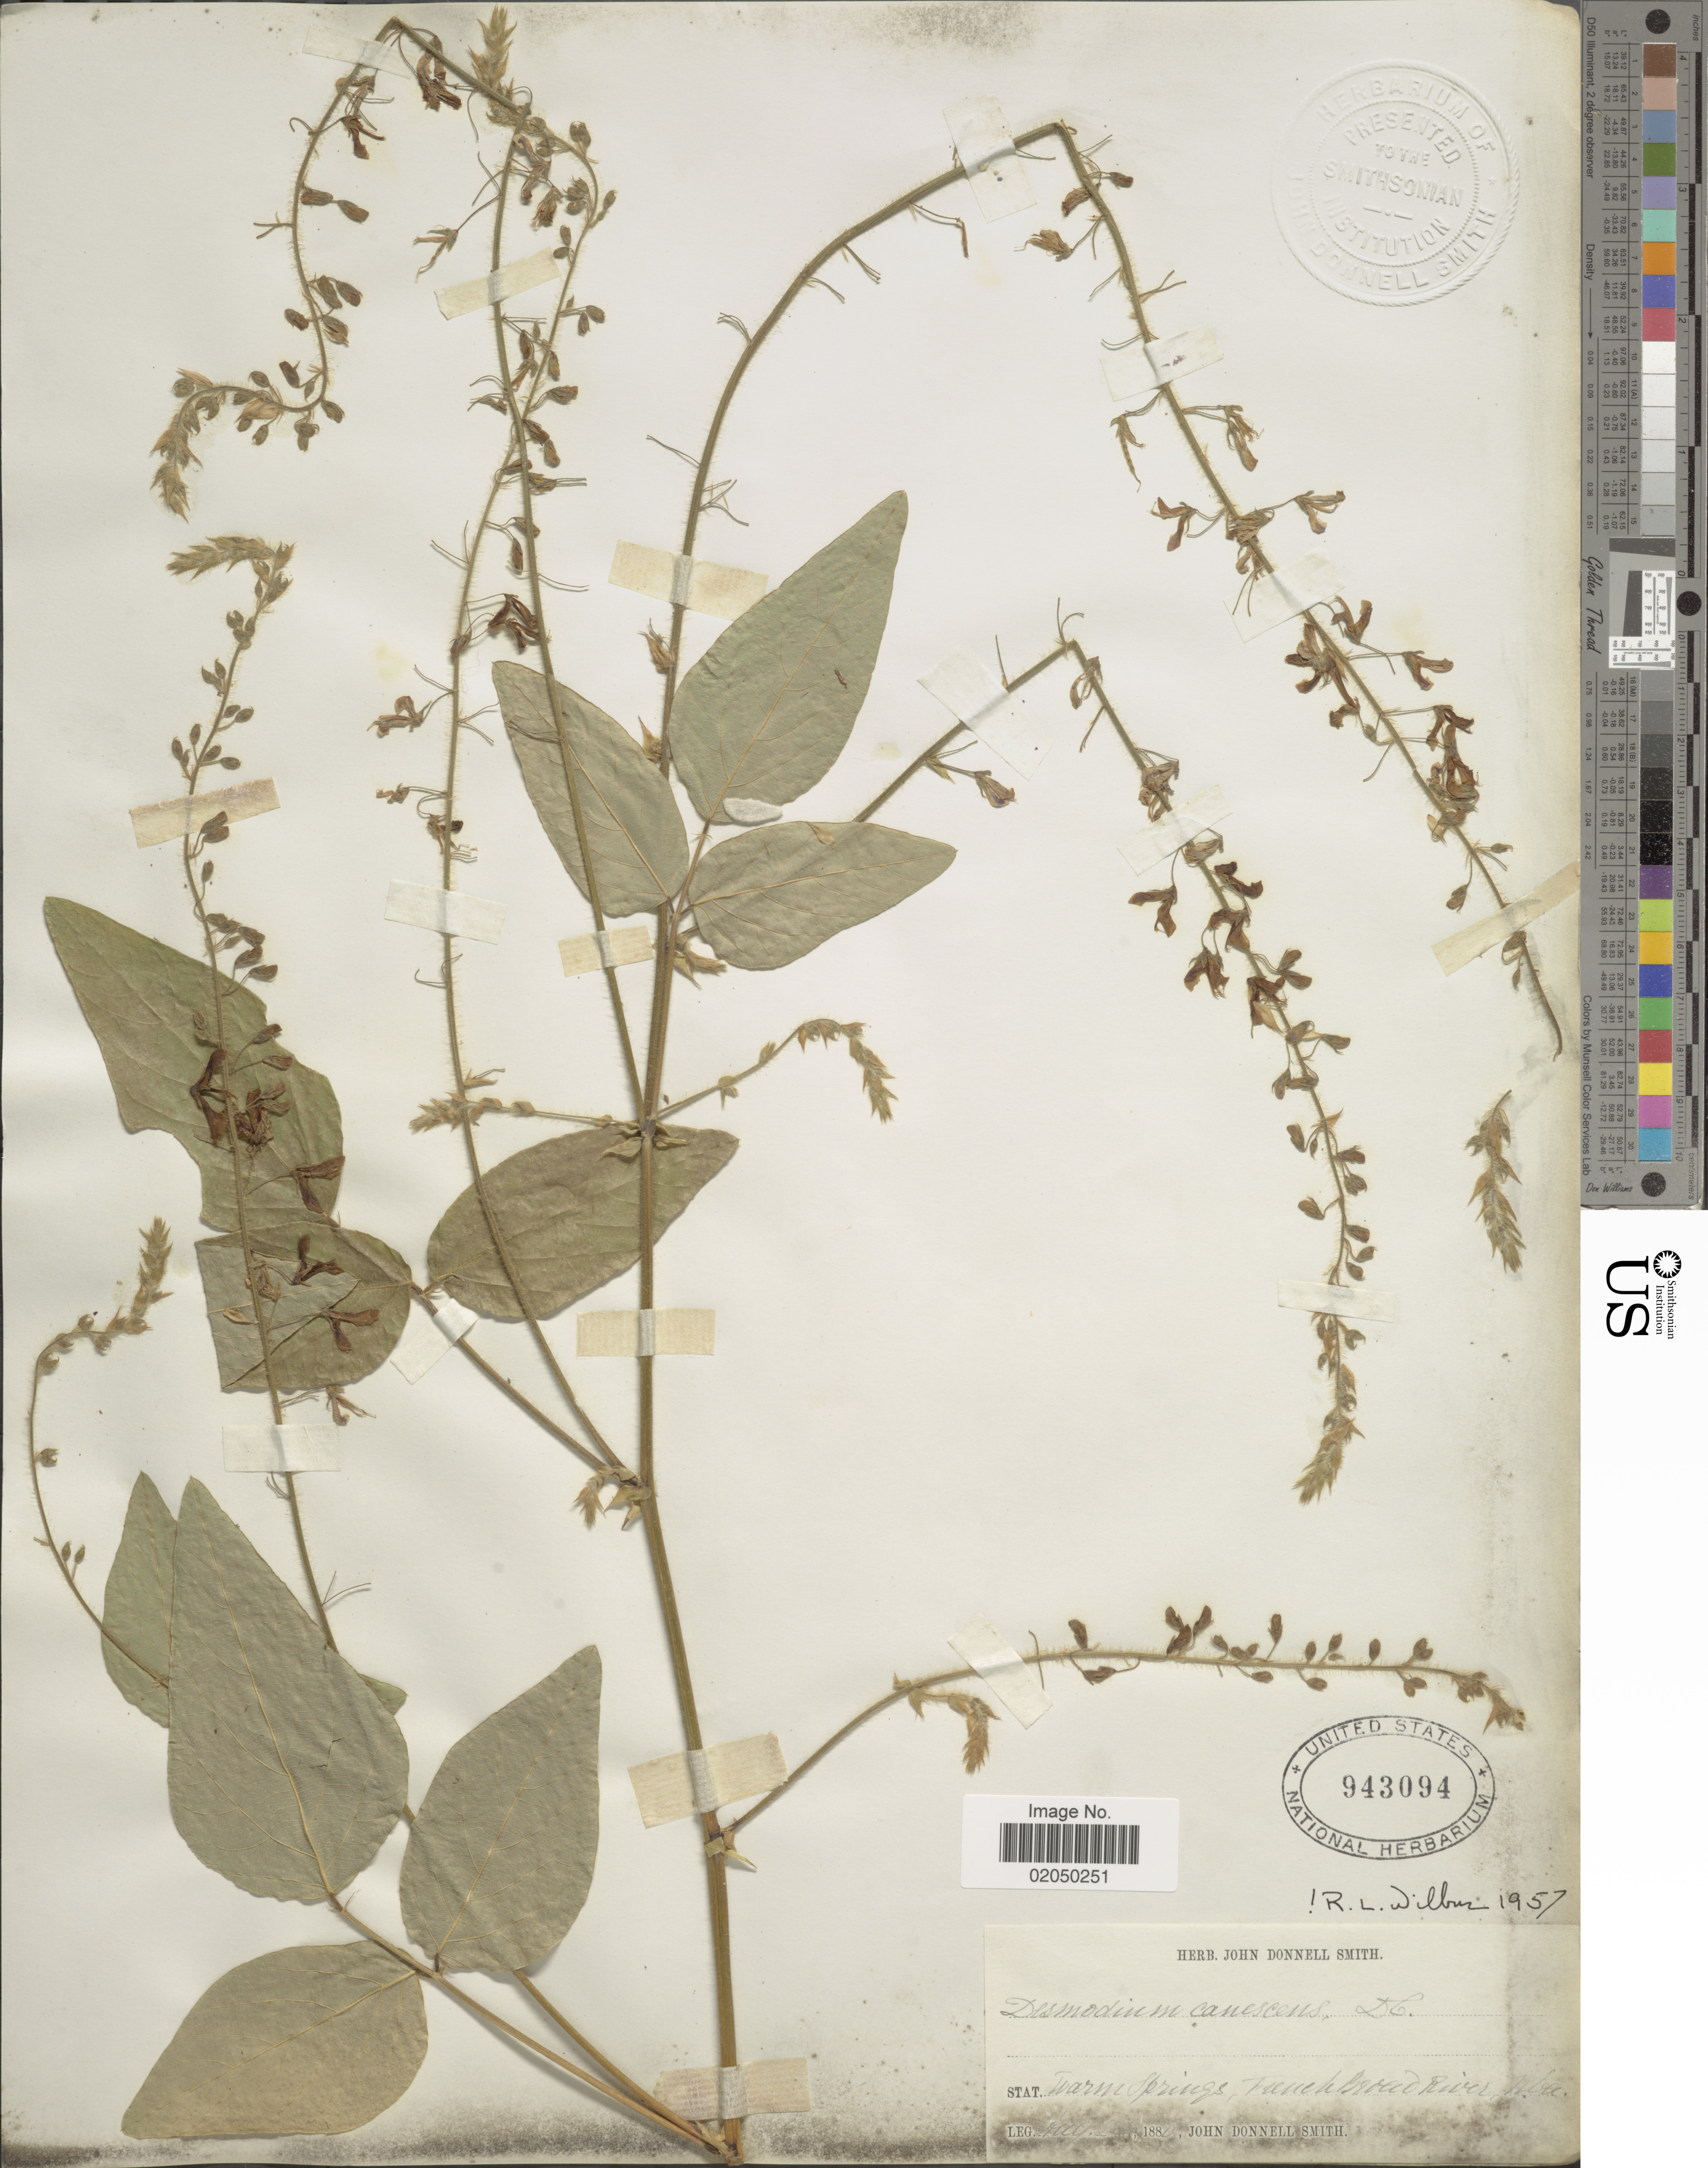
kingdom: Plantae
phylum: Tracheophyta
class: Magnoliopsida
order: Fabales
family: Fabaceae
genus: Desmodium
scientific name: Desmodium canescens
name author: (L.) DC.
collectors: J. Donnell Smith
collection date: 1880-08-02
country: United States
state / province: Alabama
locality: Warm Springs, French Broad River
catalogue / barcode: US 943094